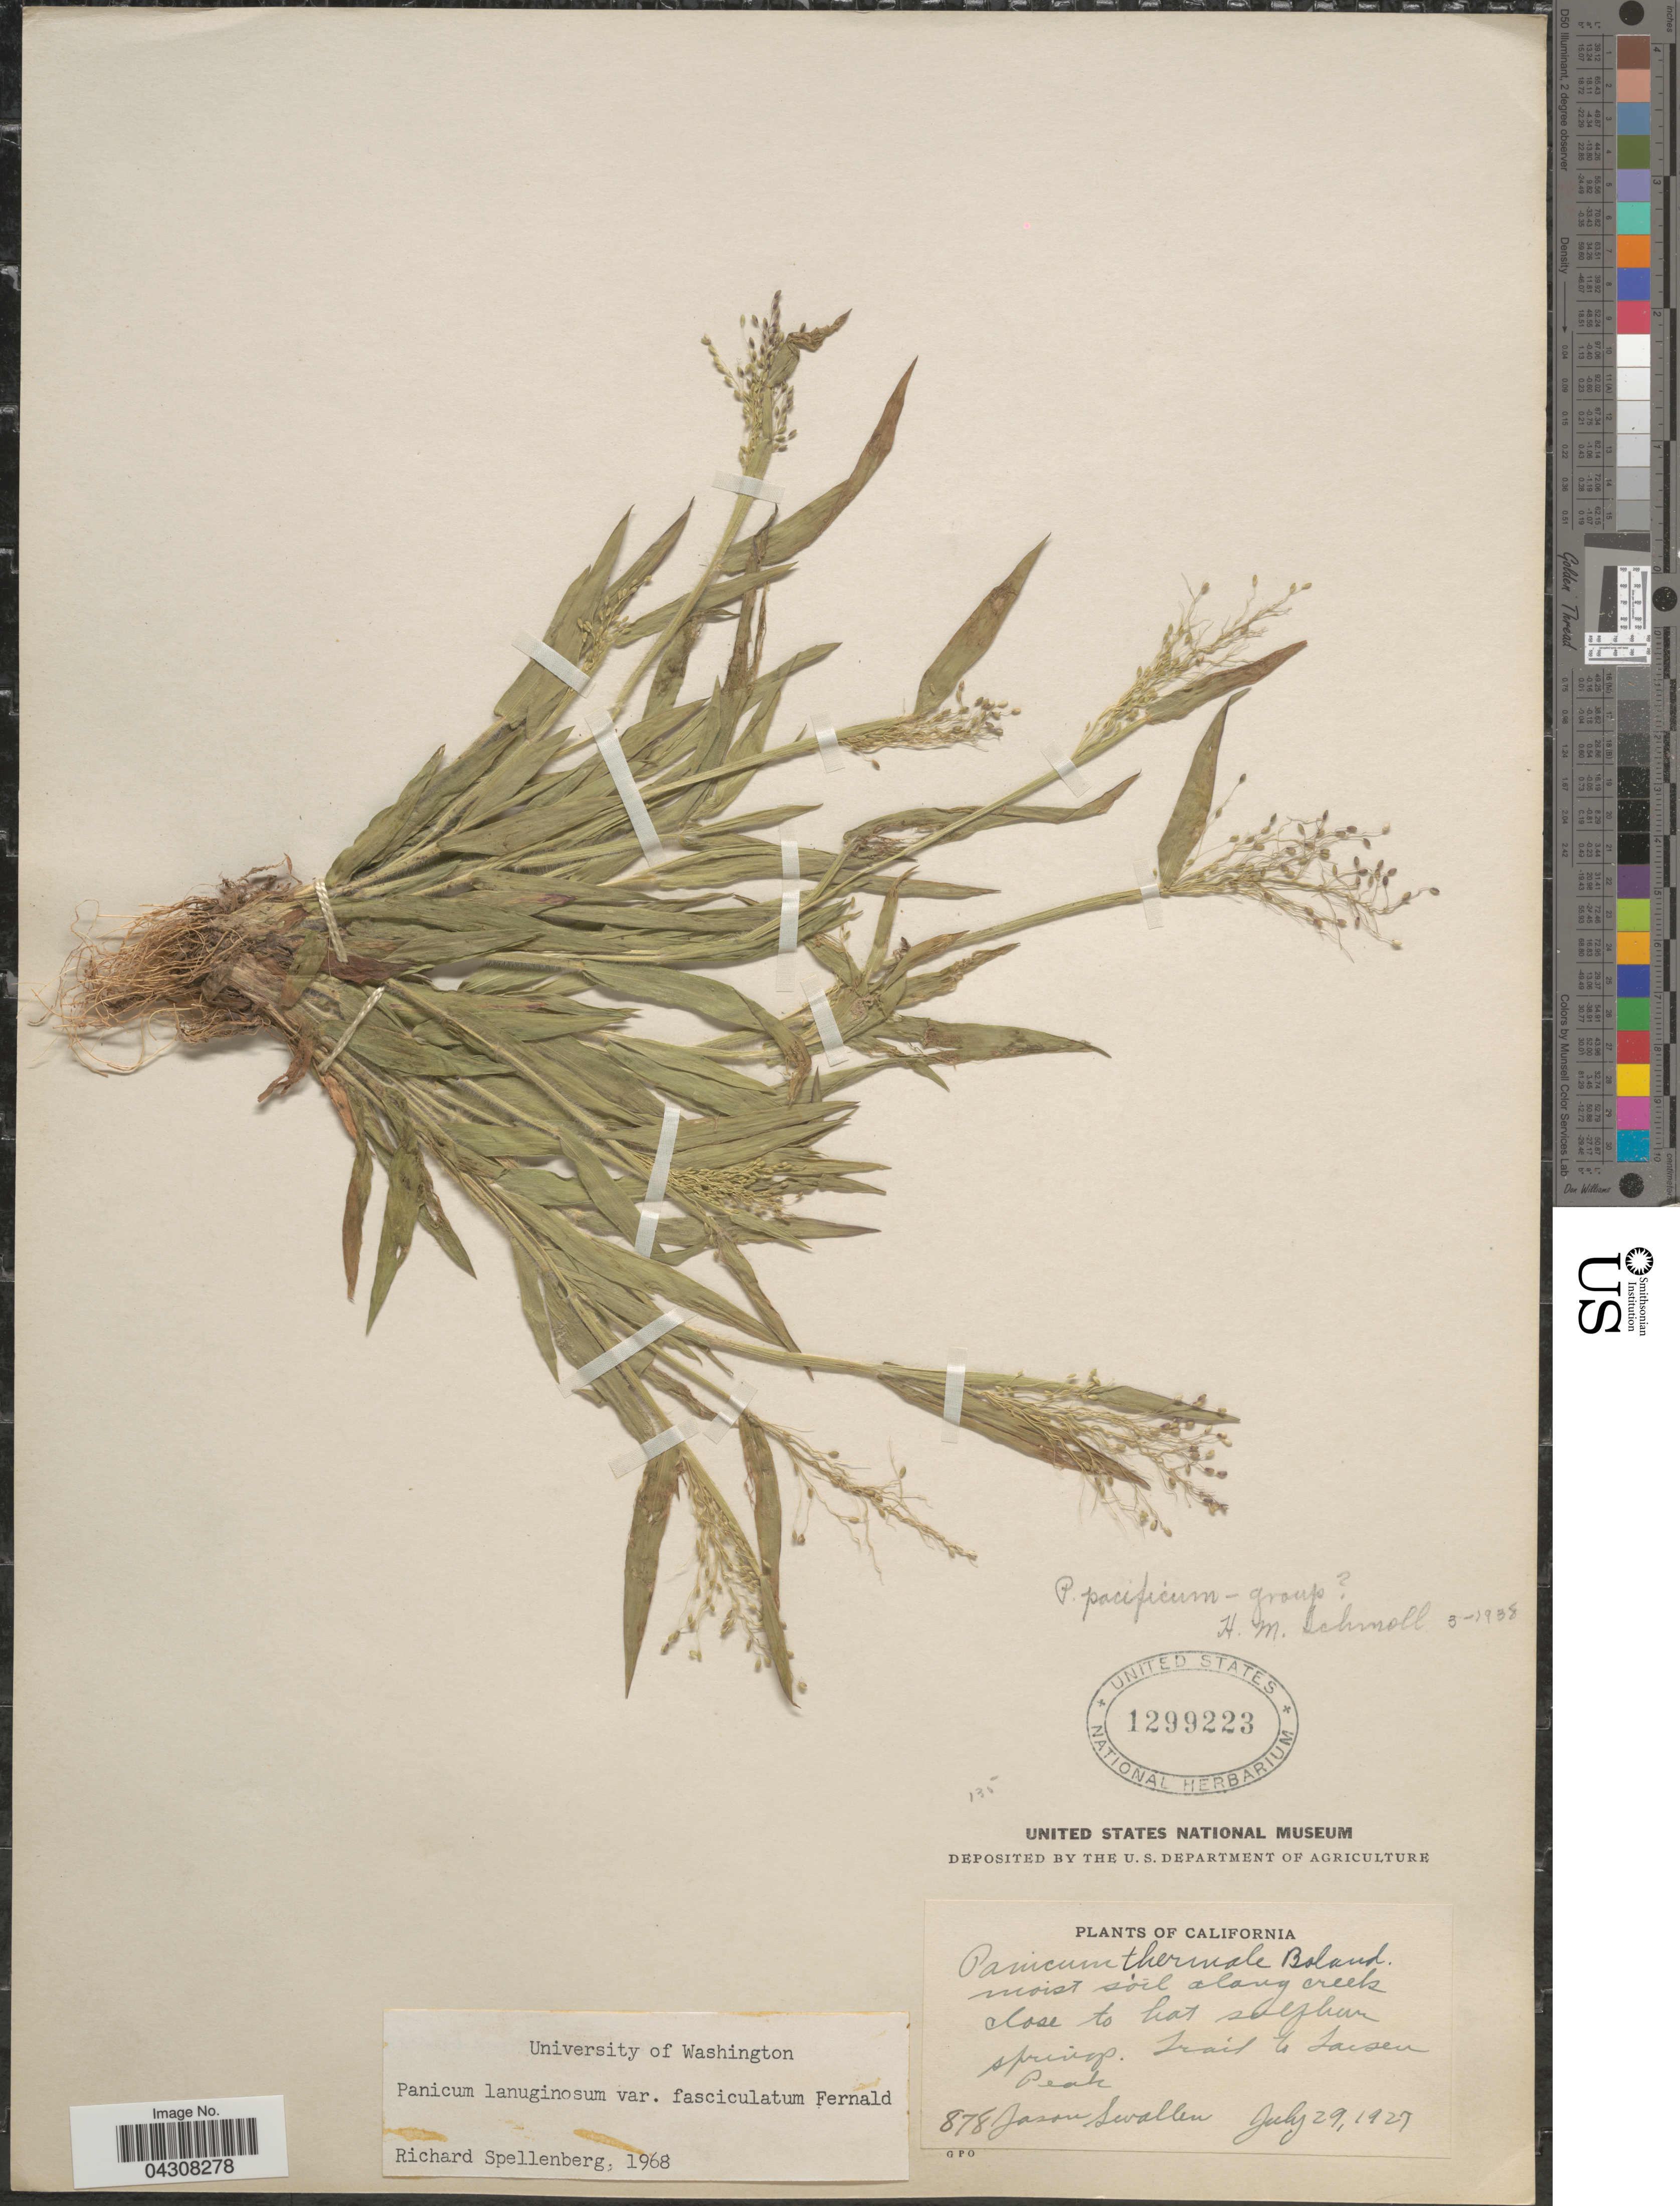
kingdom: Plantae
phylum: Tracheophyta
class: Liliopsida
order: Poales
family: Poaceae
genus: Dichanthelium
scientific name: Dichanthelium acuminatum var. acuminatum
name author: (Sw.) Gould & C.A. Clark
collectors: J. R. Swallen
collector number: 878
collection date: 1927-07-29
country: United States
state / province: California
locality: Close to hot sulphur springs. Trail to Lassen Peak.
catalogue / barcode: US 1299223